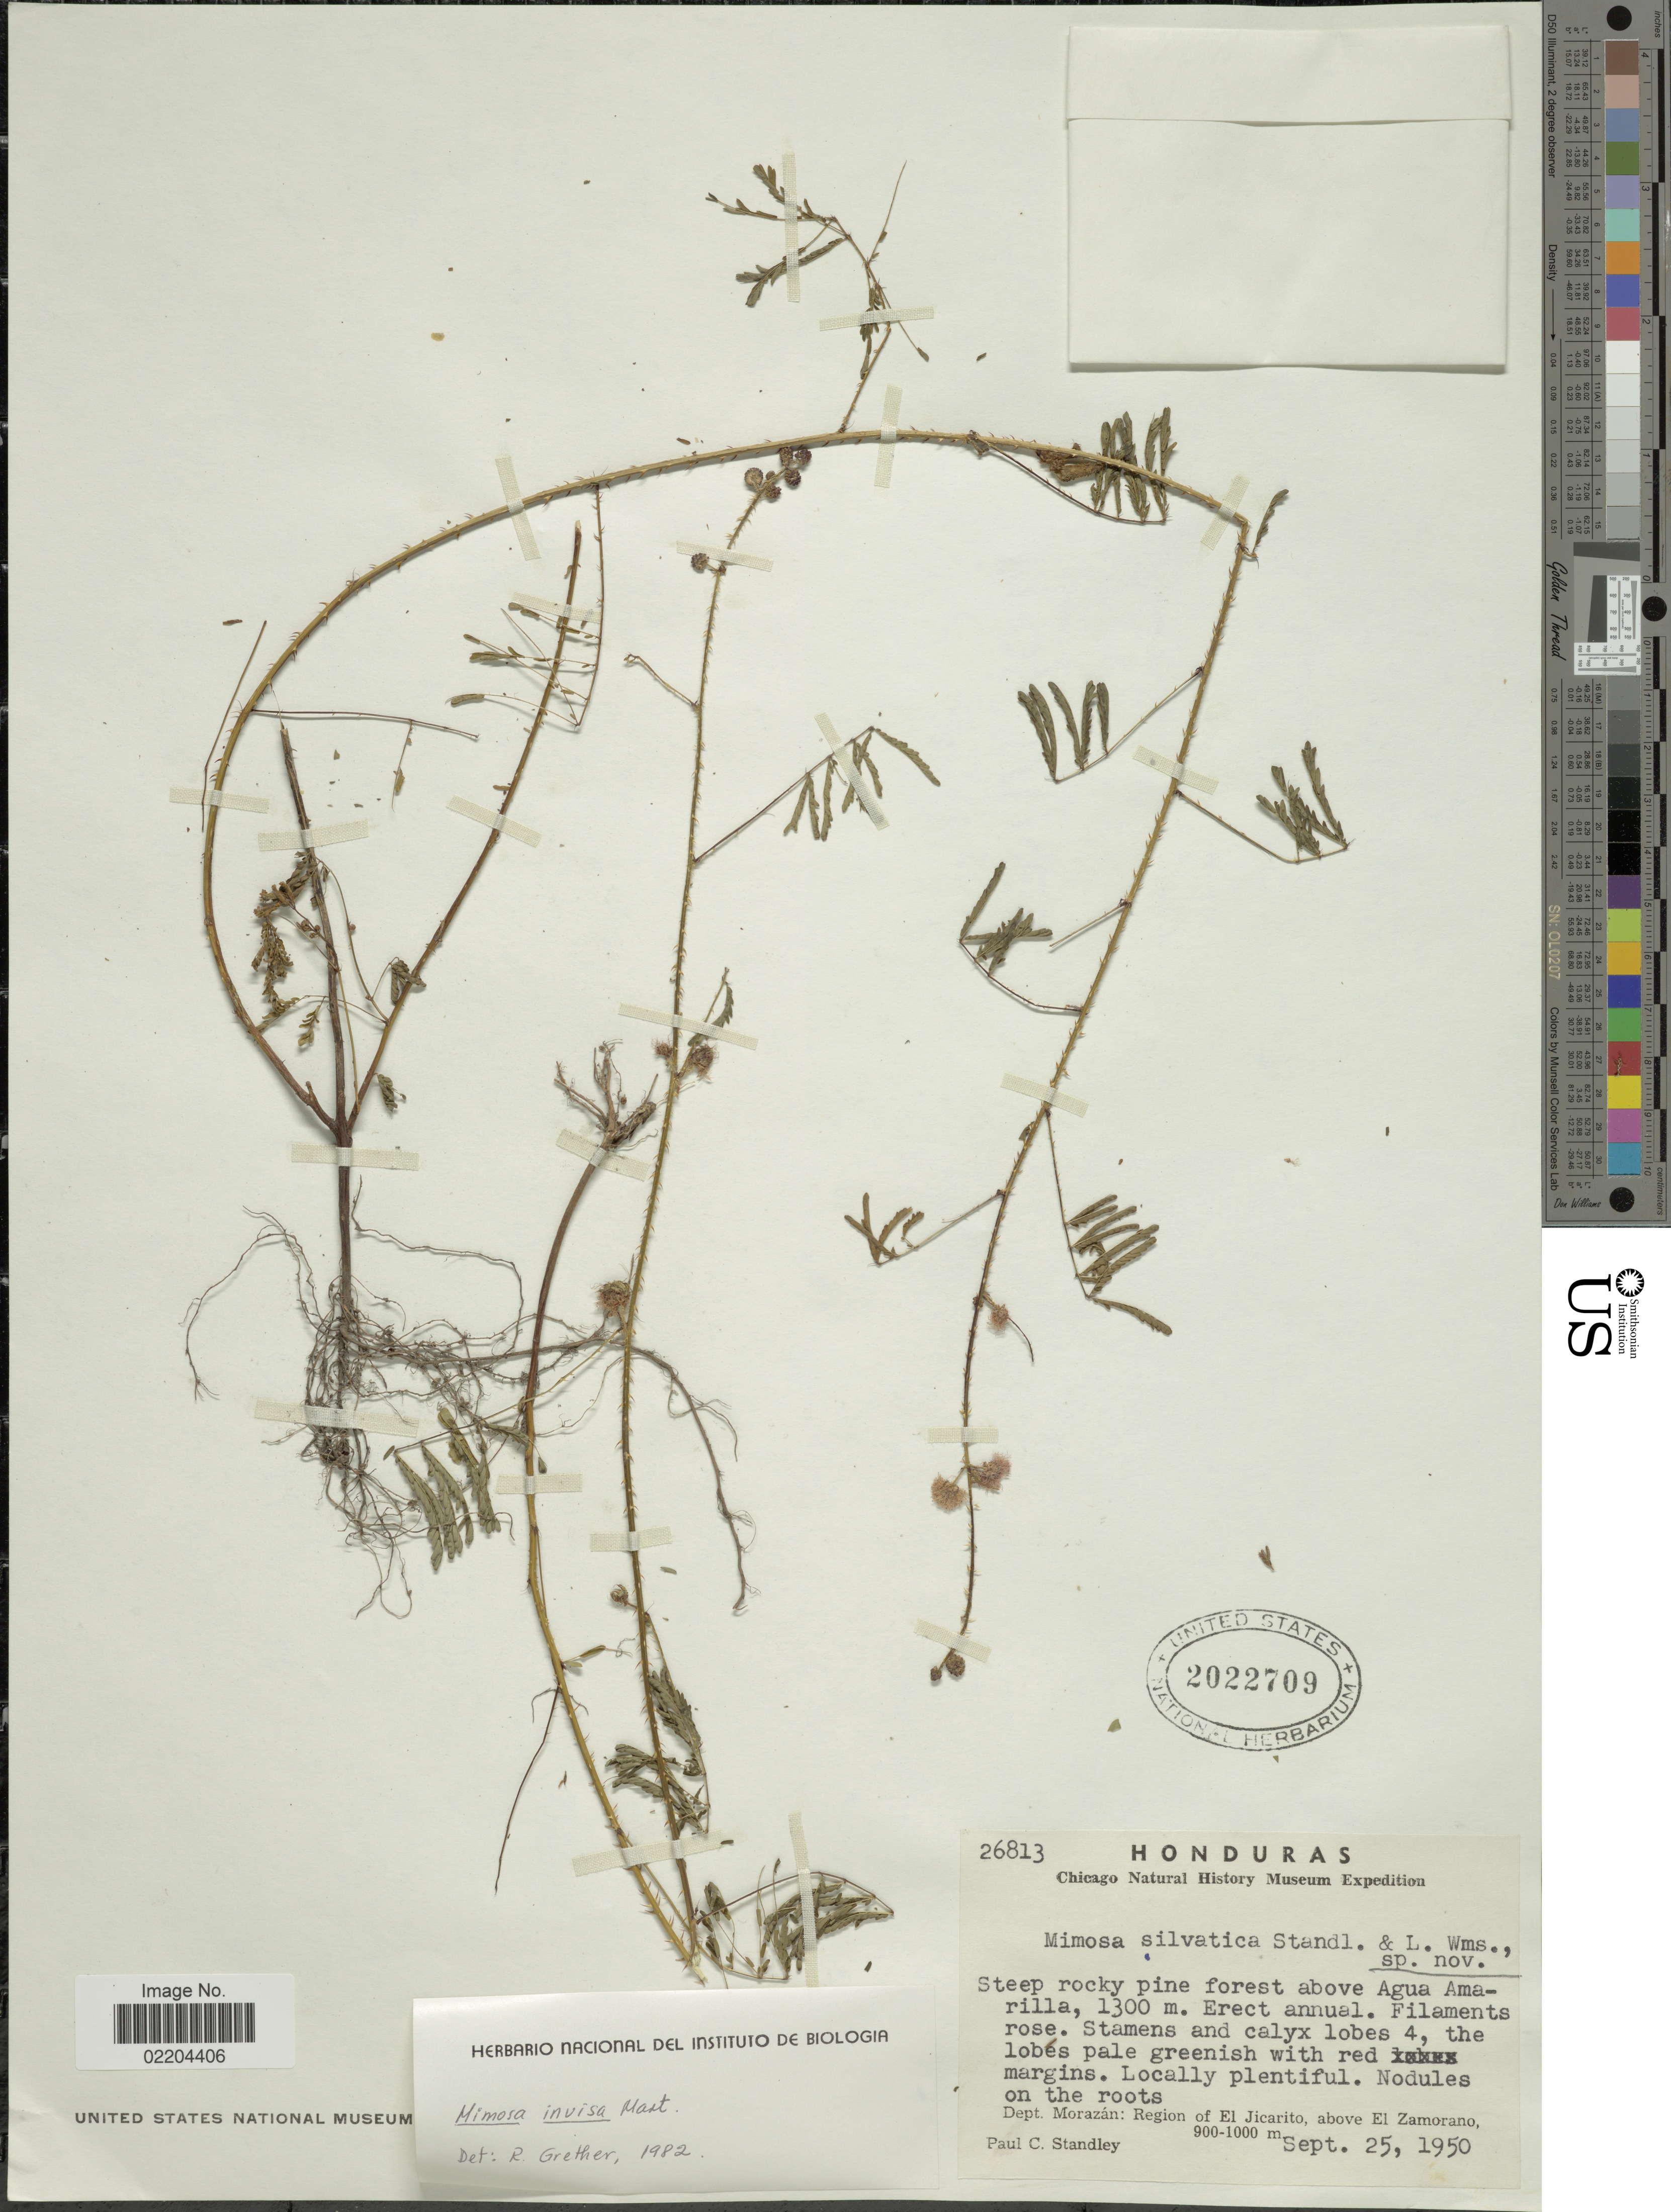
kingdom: Plantae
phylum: Tracheophyta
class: Magnoliopsida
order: Fabales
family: Fabaceae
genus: Mimosa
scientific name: Mimosa invisa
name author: Mart. ex Colla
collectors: P. C. Standley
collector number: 26813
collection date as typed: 25 Sep 1950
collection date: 1950-09-25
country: Honduras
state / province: Fco. Morazán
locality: Region of El Jicarito, above El Zamorano ; above Agua Amarilla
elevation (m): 900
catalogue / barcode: US 2022709